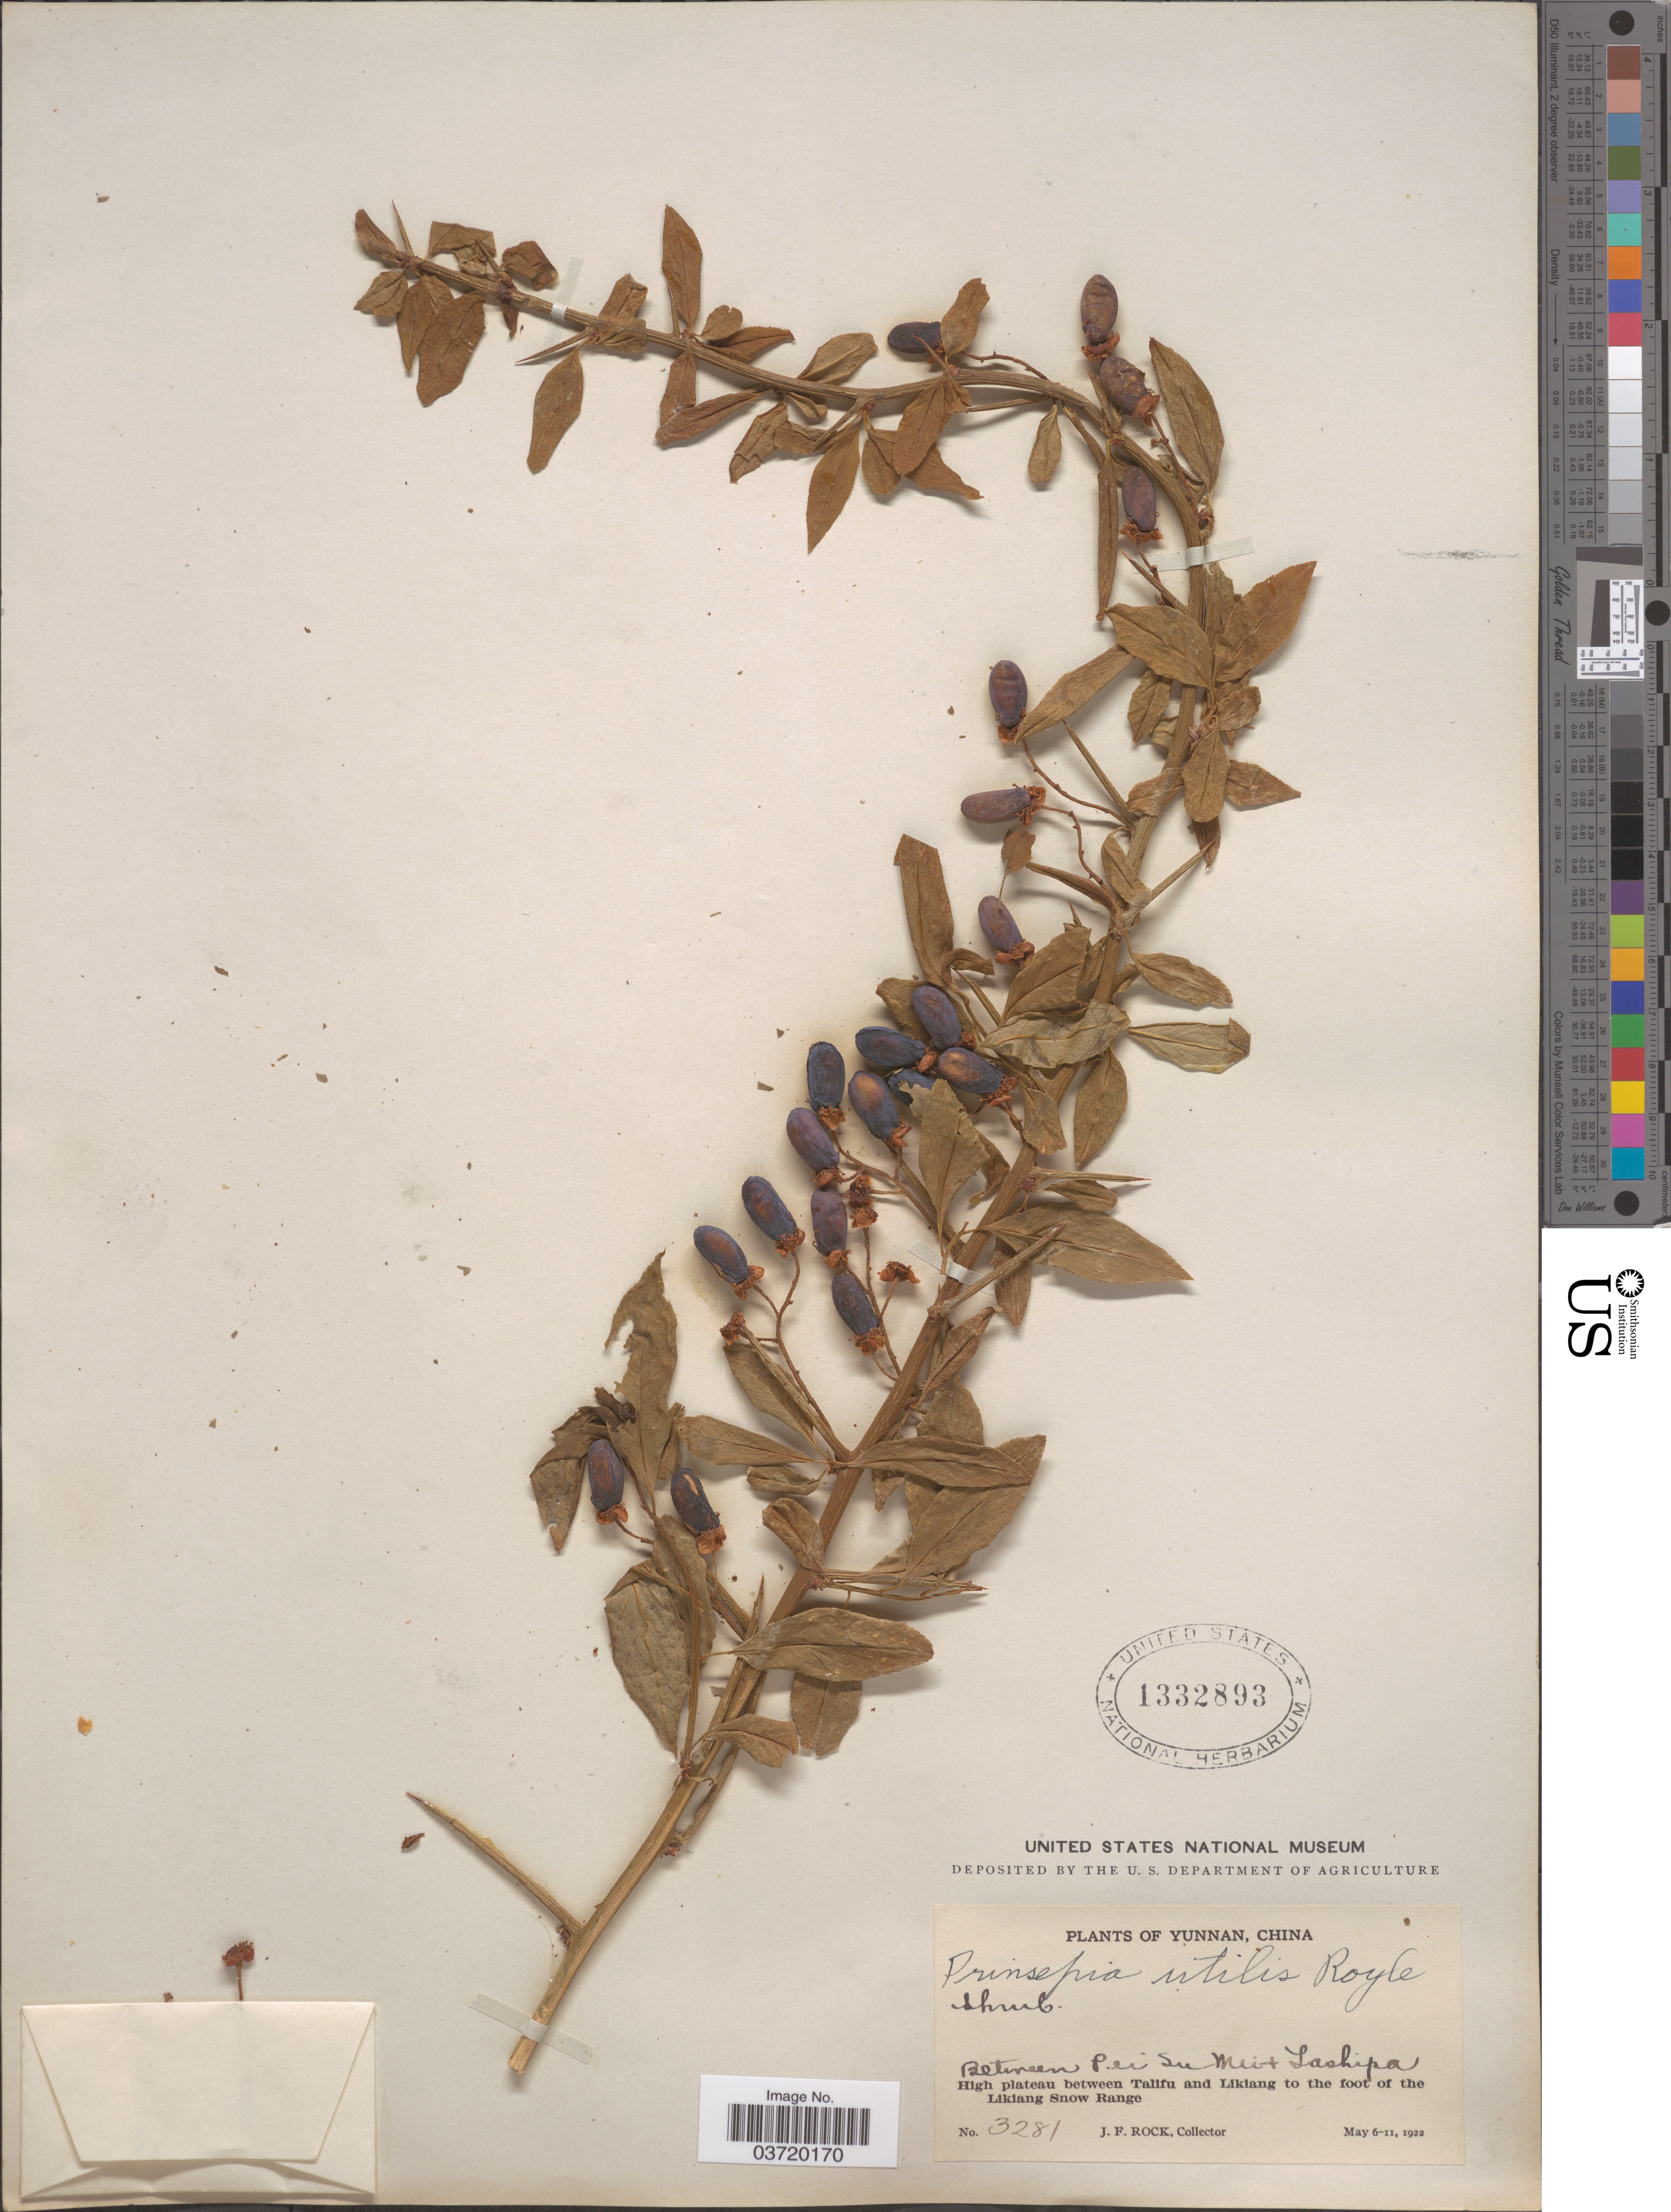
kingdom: Plantae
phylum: Tracheophyta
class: Magnoliopsida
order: Rosales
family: Rosaceae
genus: Prinsepia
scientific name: Prinsepia utilis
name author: Royle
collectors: J. Rock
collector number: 3281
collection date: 1922-05-06/1922-05-11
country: China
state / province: Yunnan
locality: Between Pei Su Mei & Lashipa. High plateau between Talifu and Likiang to the foot of the Likiang Snow Range.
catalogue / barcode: US 1332893